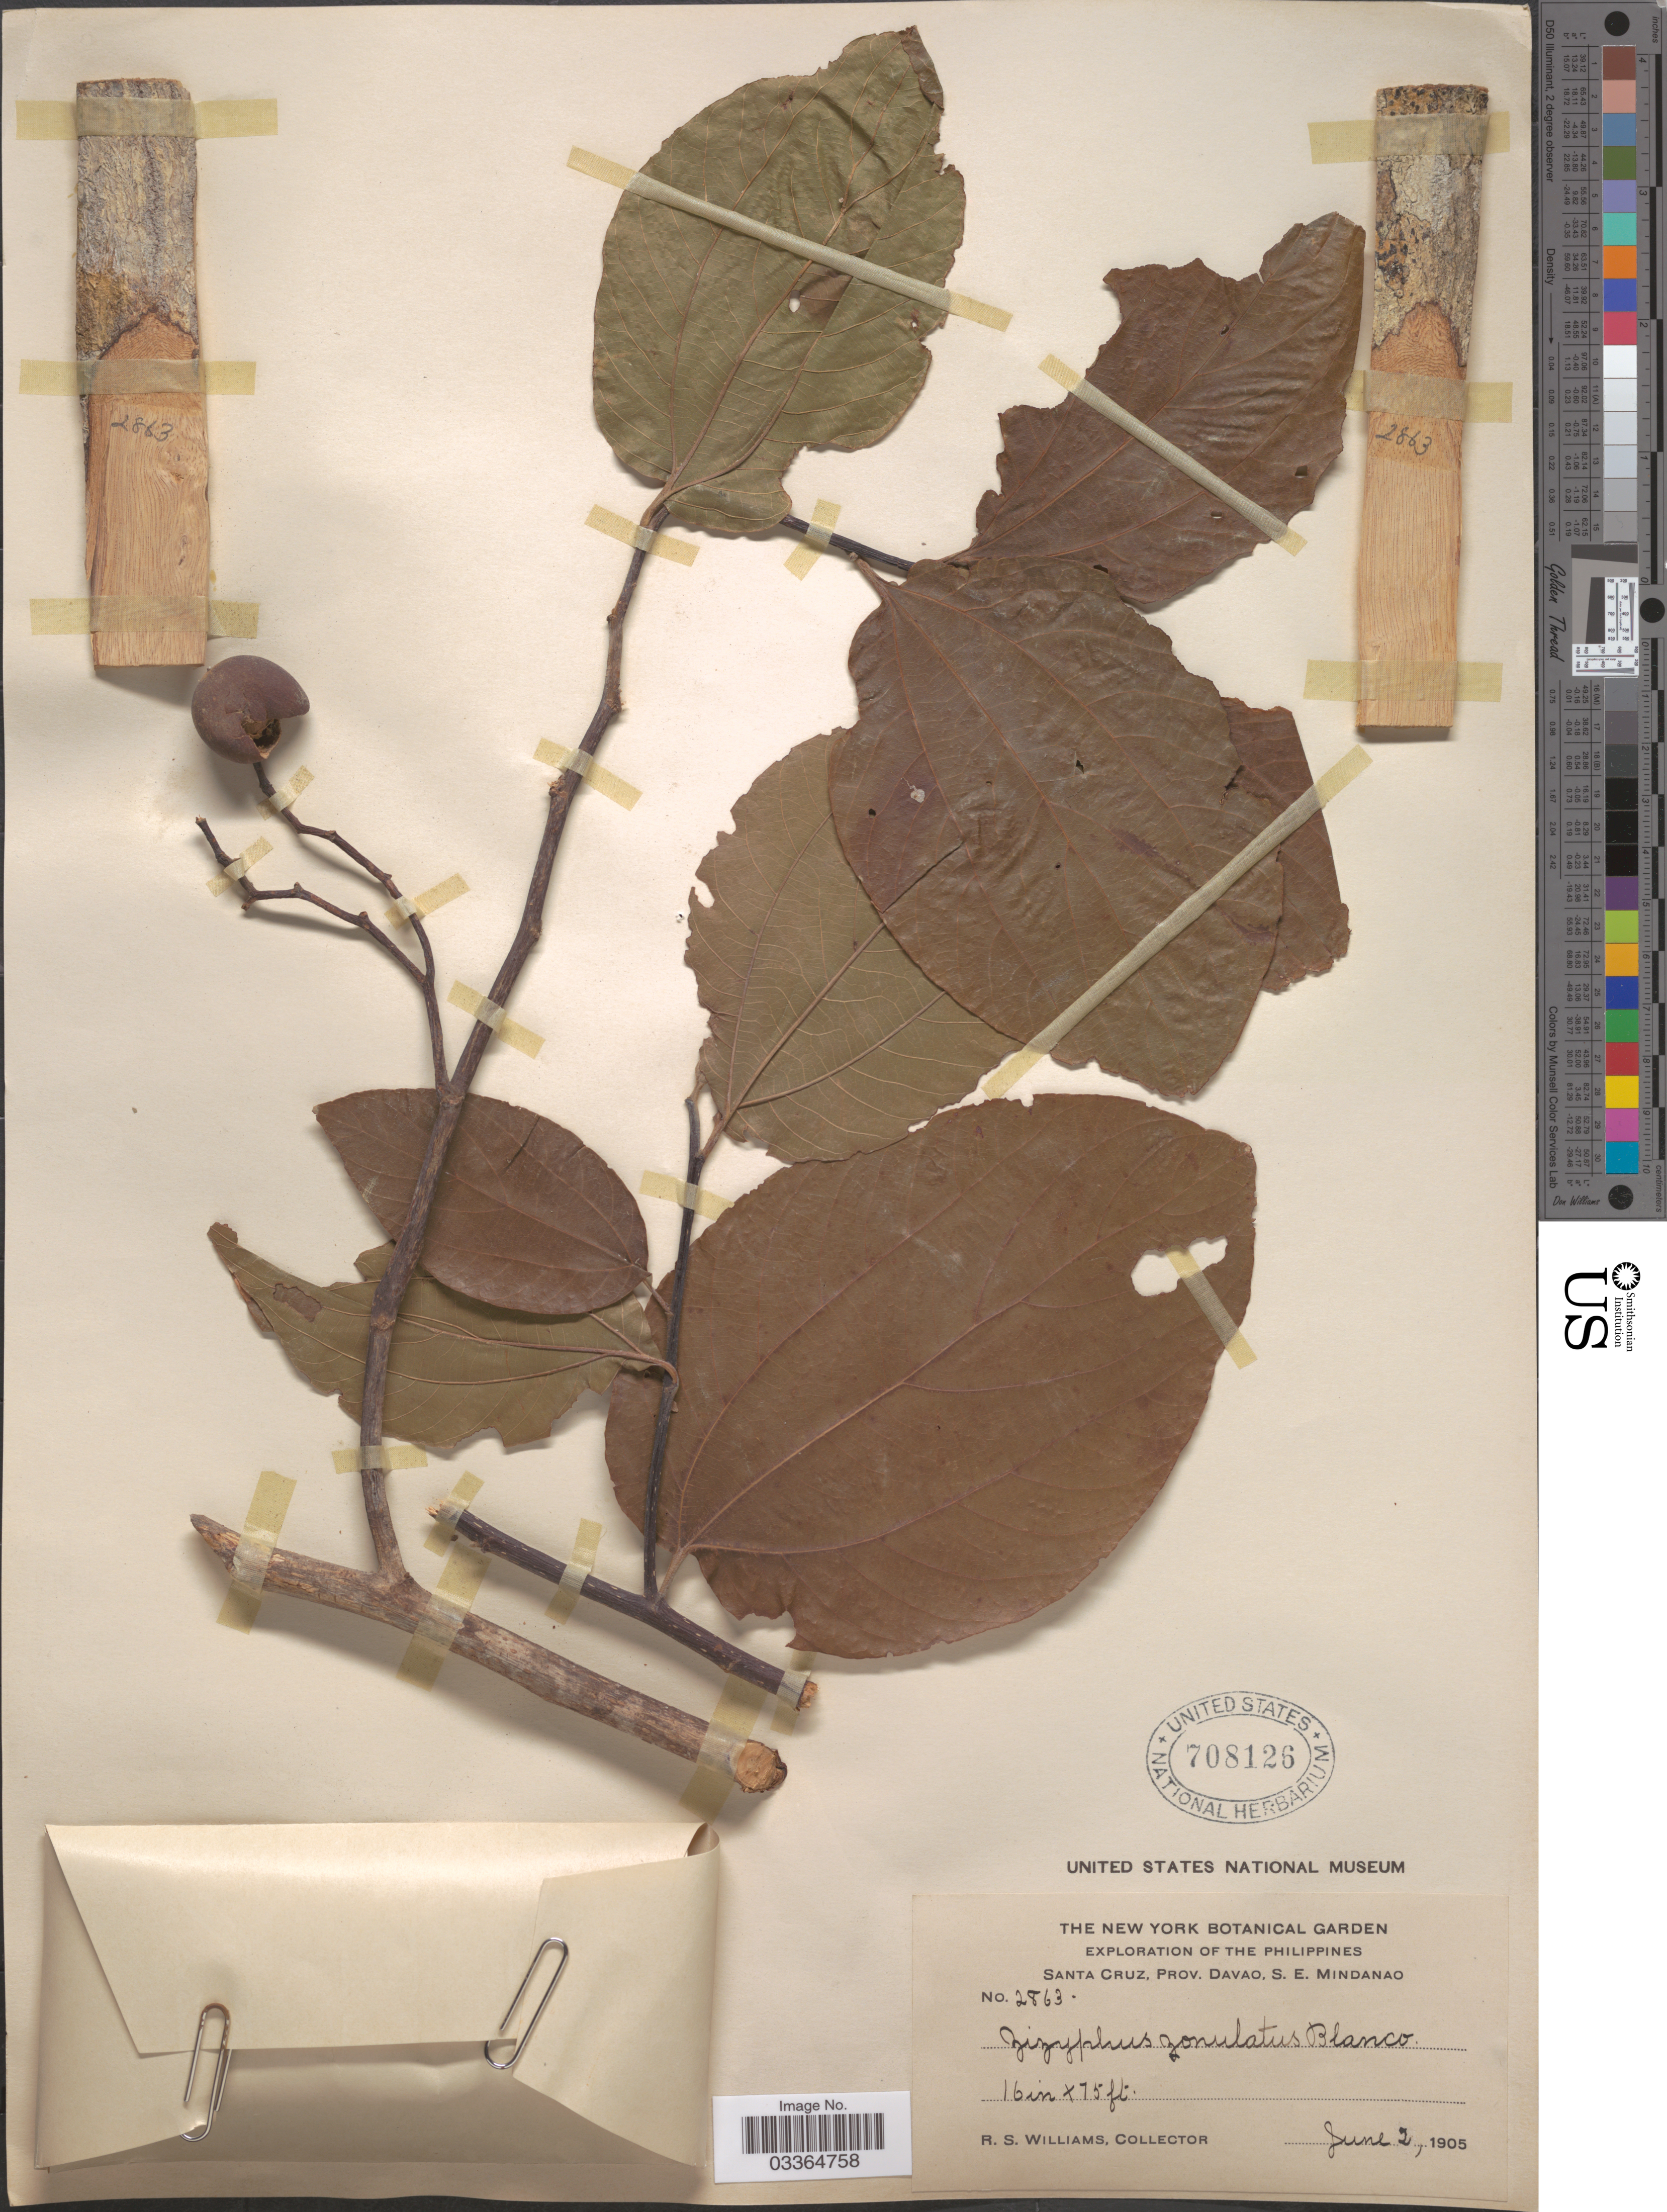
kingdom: Plantae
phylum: Tracheophyta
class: Magnoliopsida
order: Rosales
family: Rhamnaceae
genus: Ziziphus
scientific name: Ziziphus talanai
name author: (Blanco) Merr.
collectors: R. S. Williams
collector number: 2863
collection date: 1905-06-02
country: Philippines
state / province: Davao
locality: Santa Cruz, S. E. Mindanao.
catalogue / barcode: US 708126